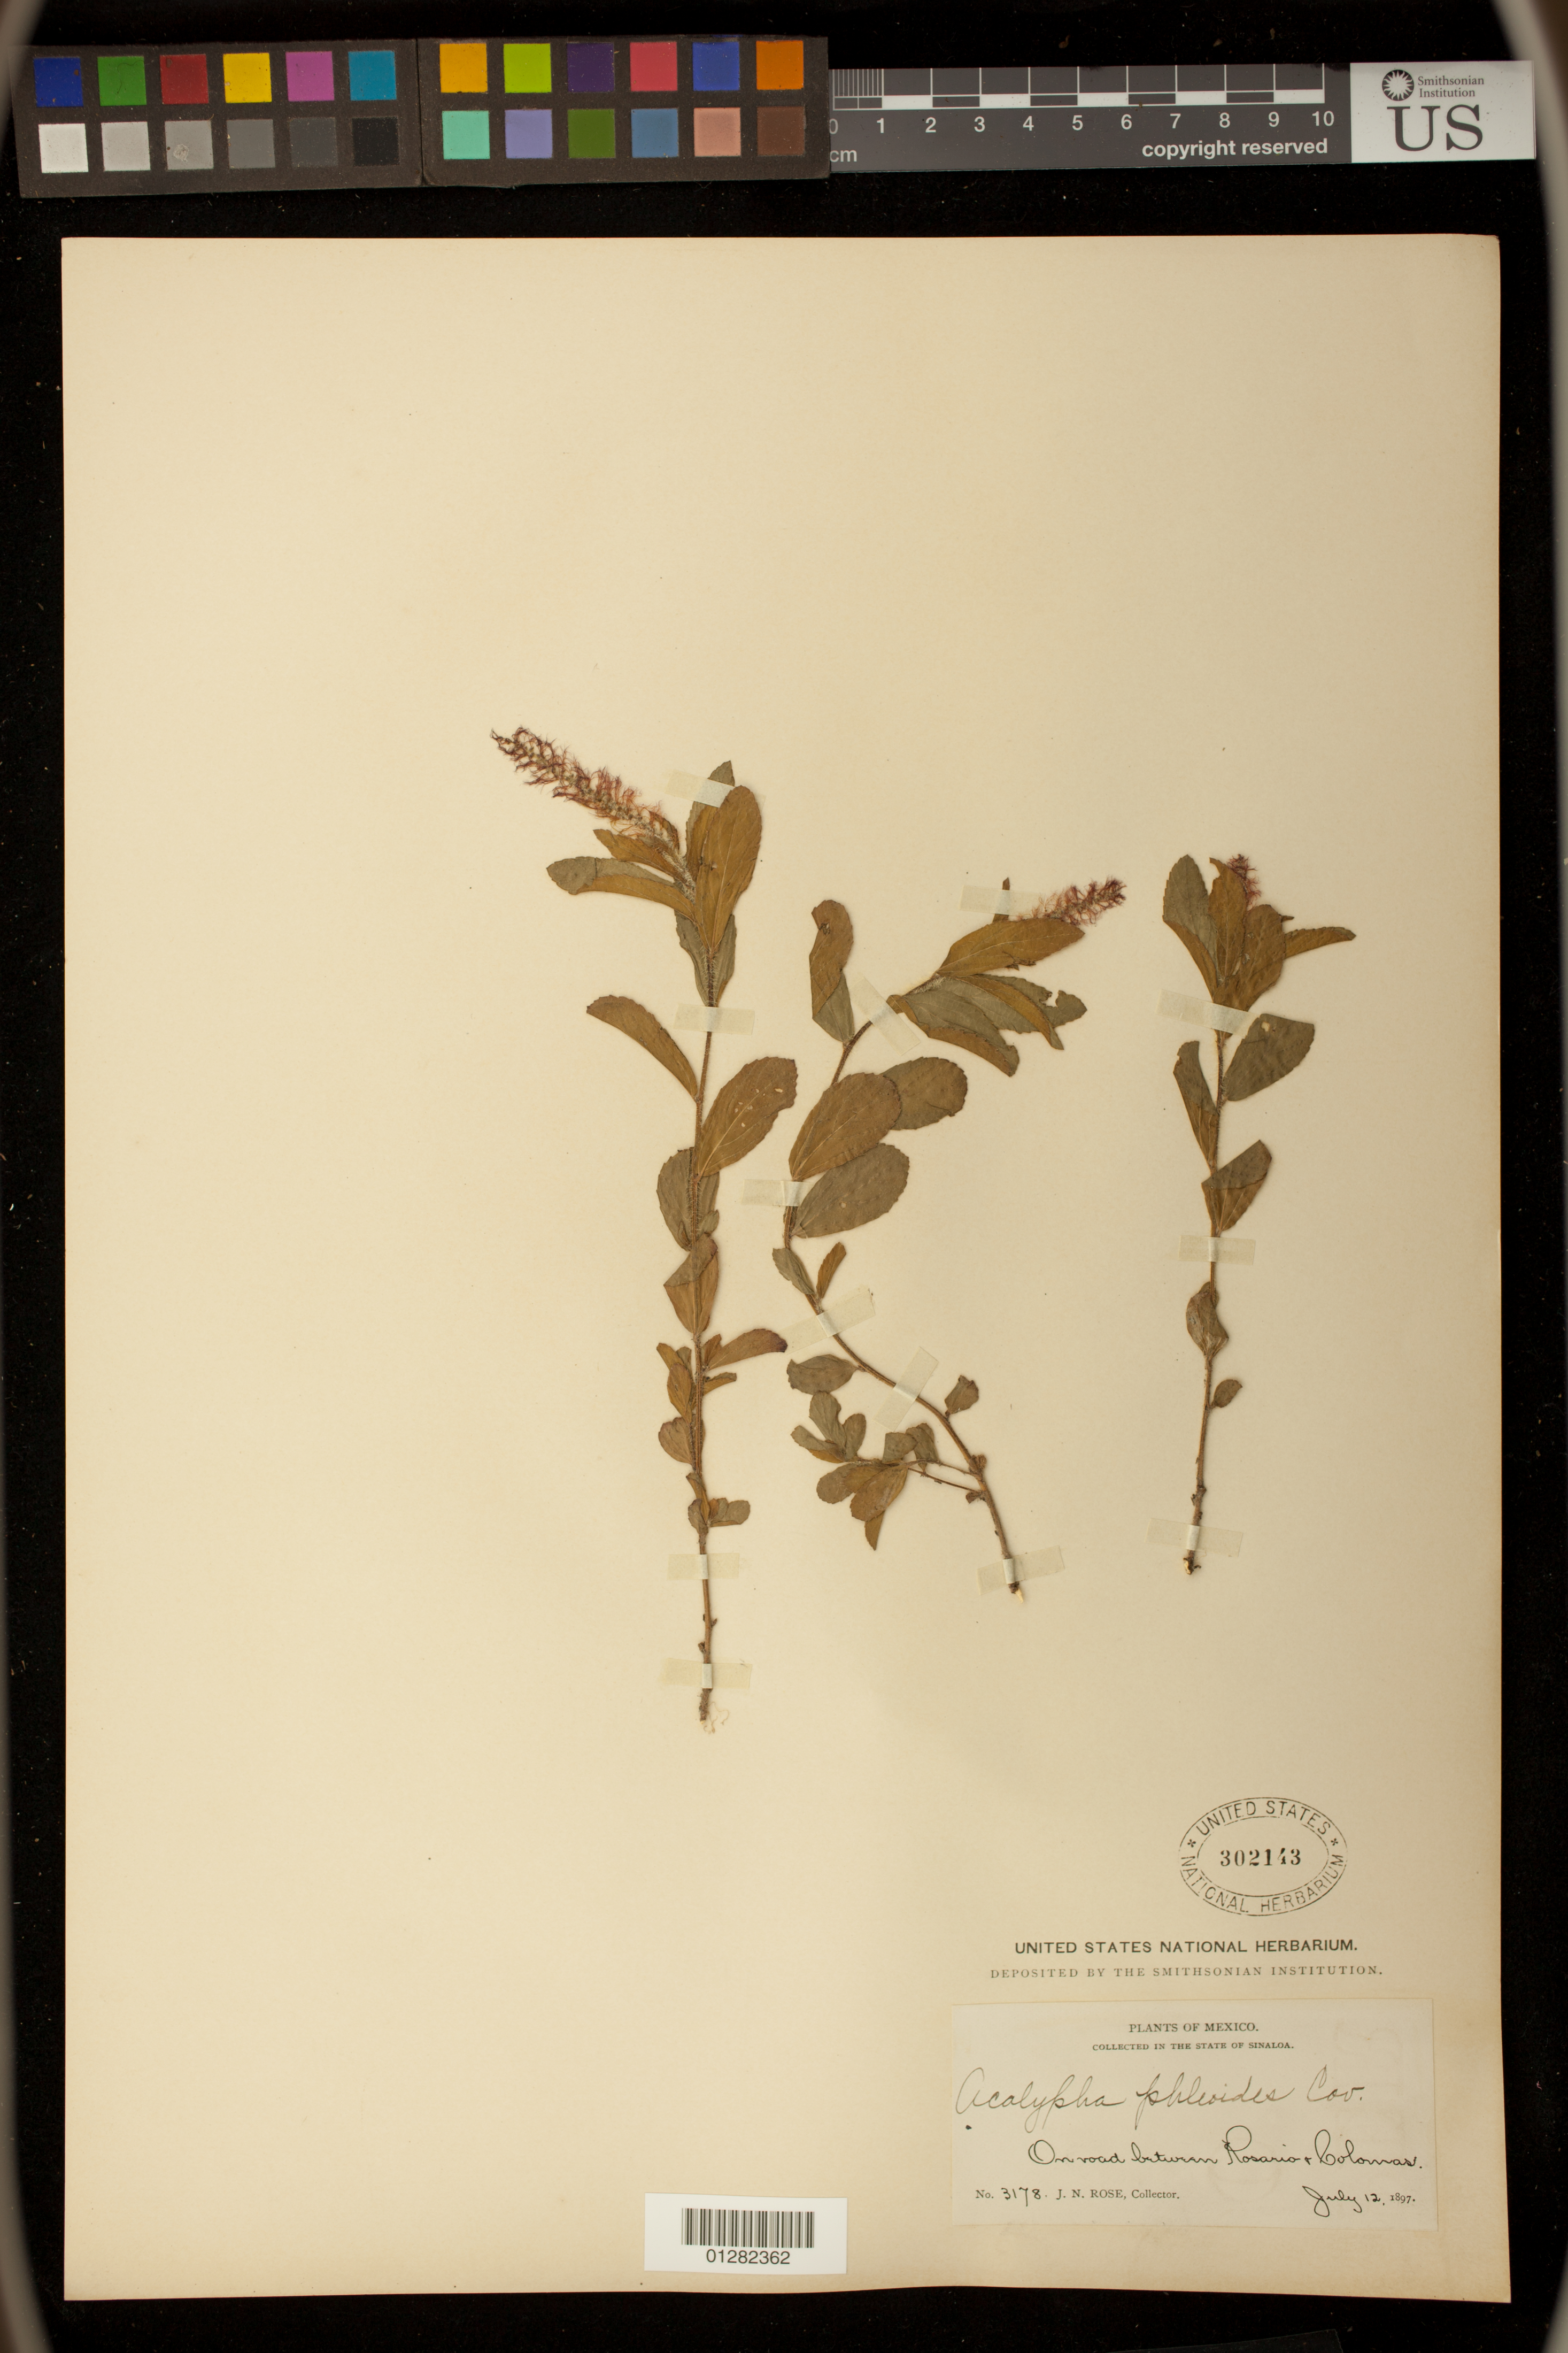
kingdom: Plantae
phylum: Tracheophyta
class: Magnoliopsida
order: Malpighiales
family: Euphorbiaceae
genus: Acalypha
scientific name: Acalypha phleoides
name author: Cav.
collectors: A. Molina R.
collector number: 3178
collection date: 1897-07-12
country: Mexico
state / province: Sinaloa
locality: On road between Rosario & Colomas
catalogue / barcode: US 302143